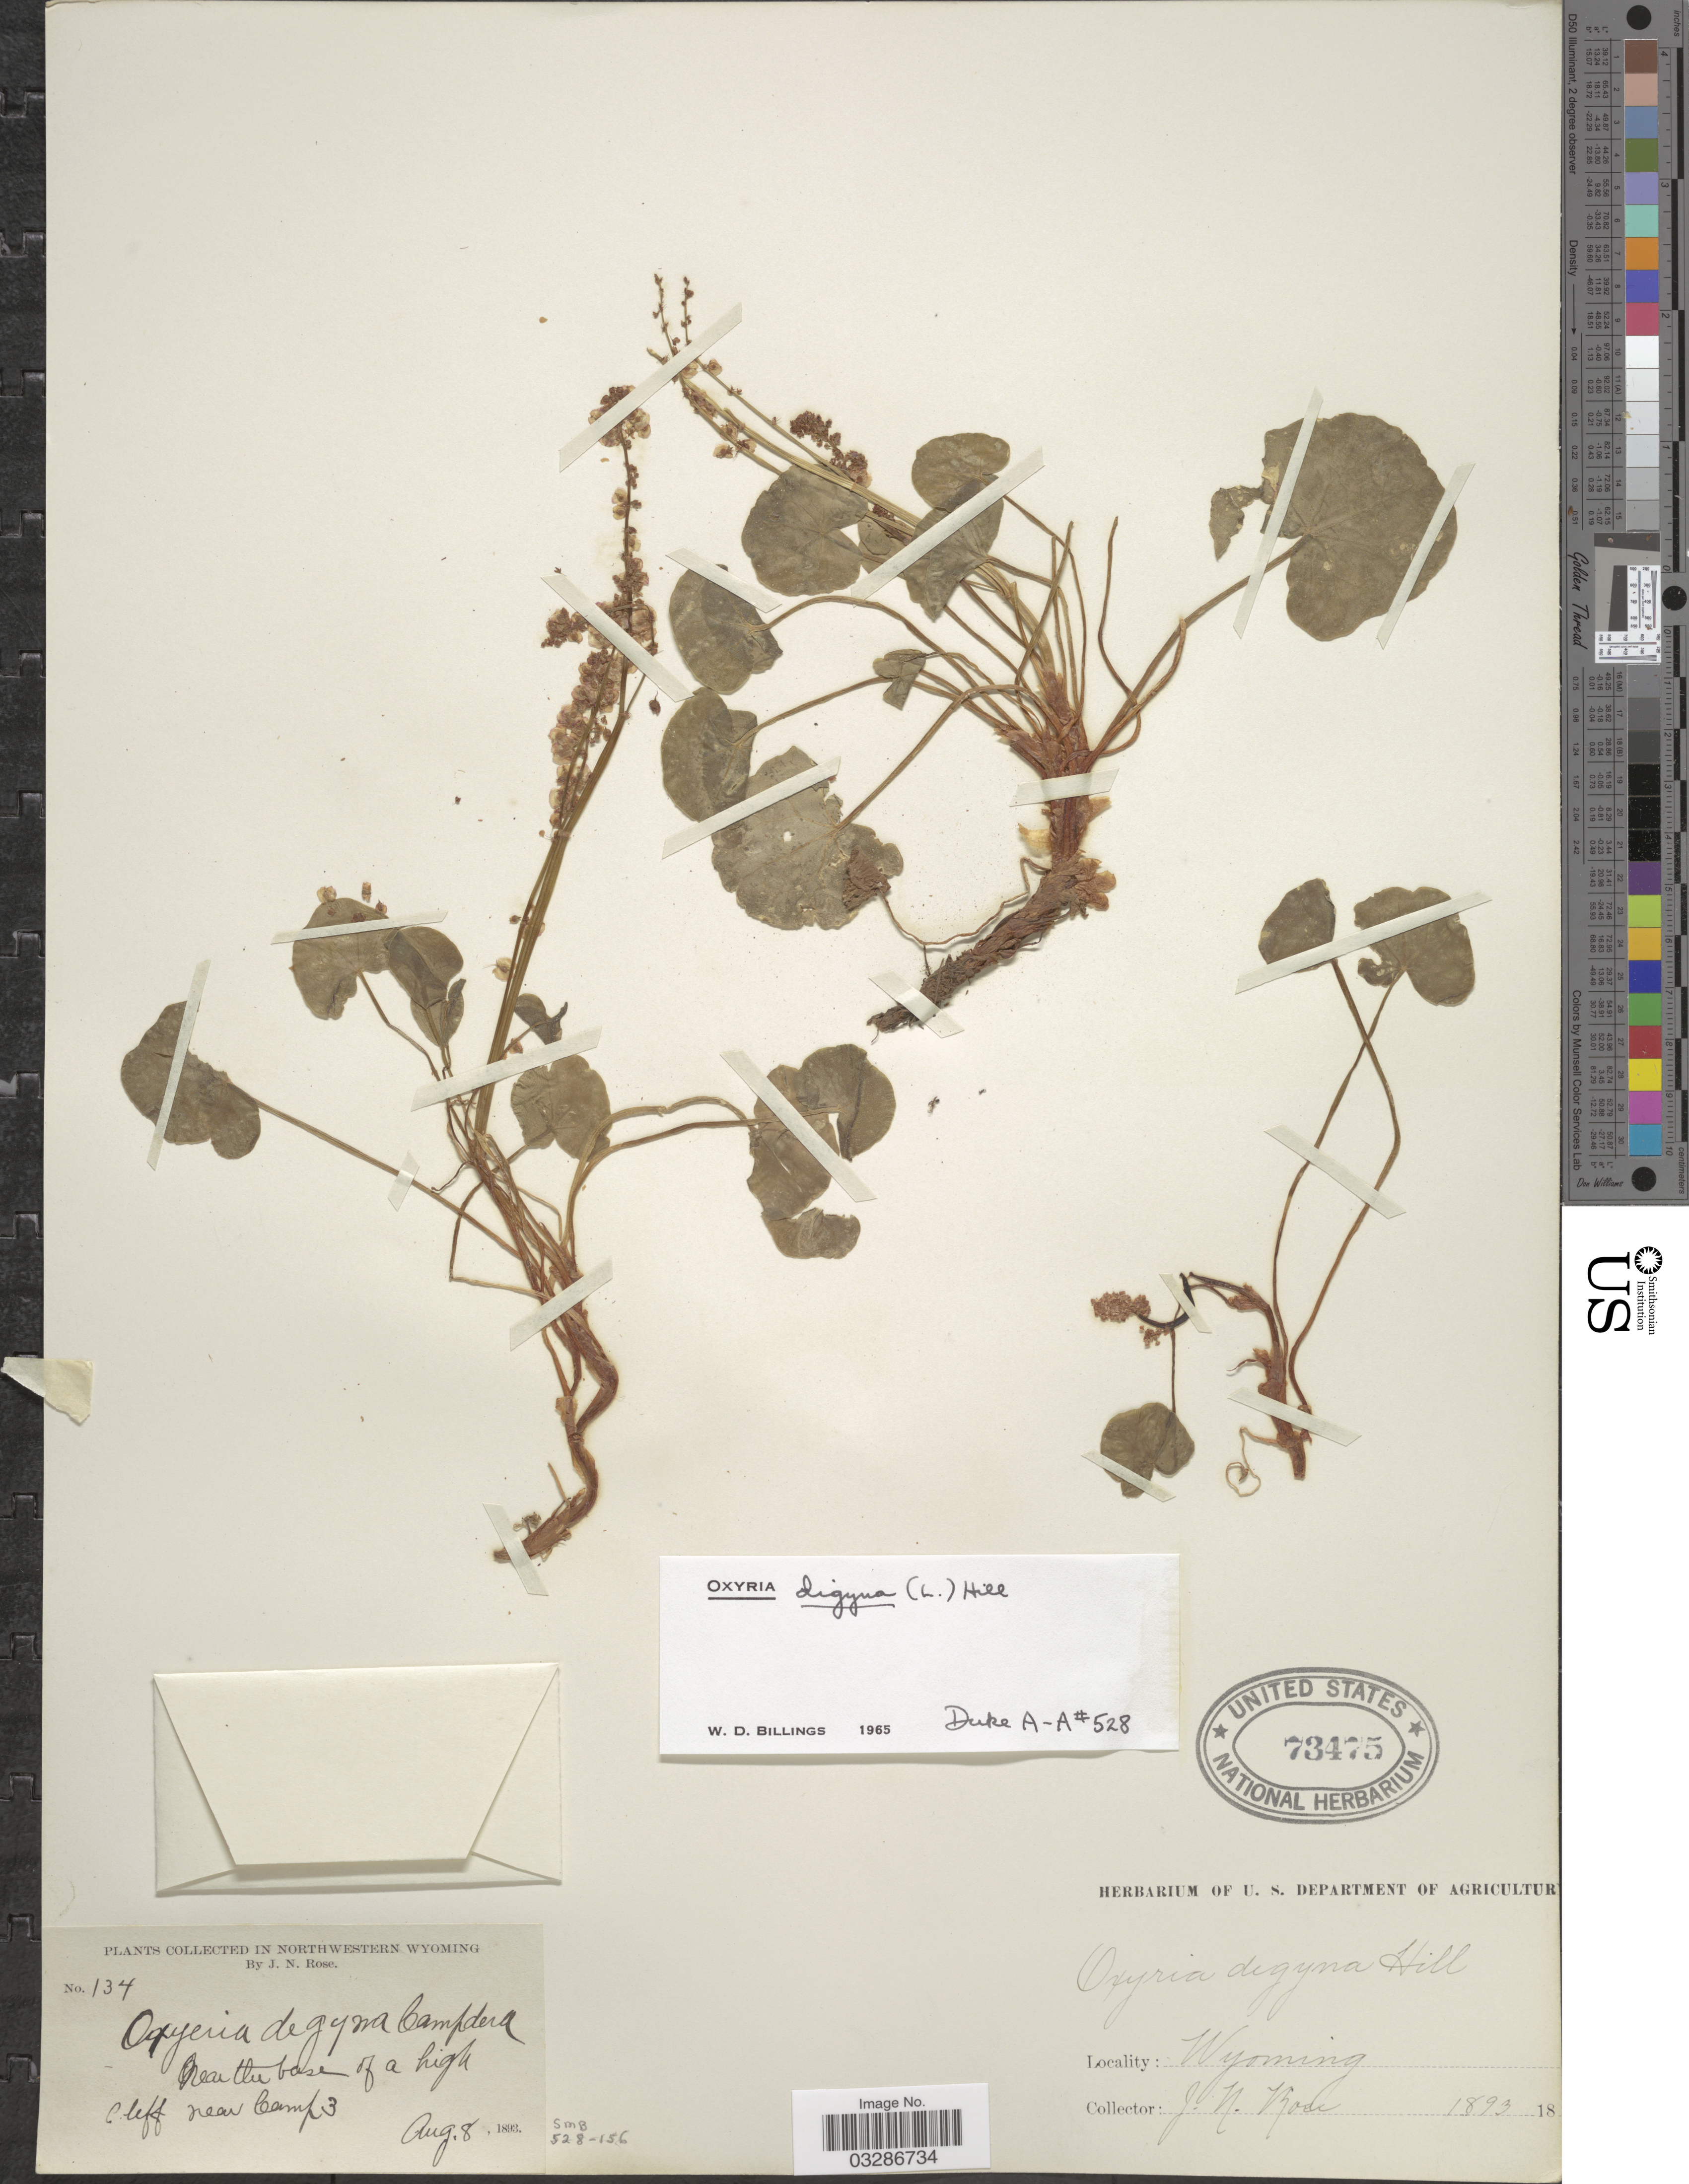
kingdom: Plantae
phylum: Tracheophyta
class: Magnoliopsida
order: Caryophyllales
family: Polygonaceae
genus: Oxyria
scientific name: Oxyria digyna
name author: (L.) Hill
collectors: J. N. Rose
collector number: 134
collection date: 1893-08-08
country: United States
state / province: Wyoming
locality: Northwestern Wyoming. Near the base of a high cliff near Camp 3.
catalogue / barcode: US 73475